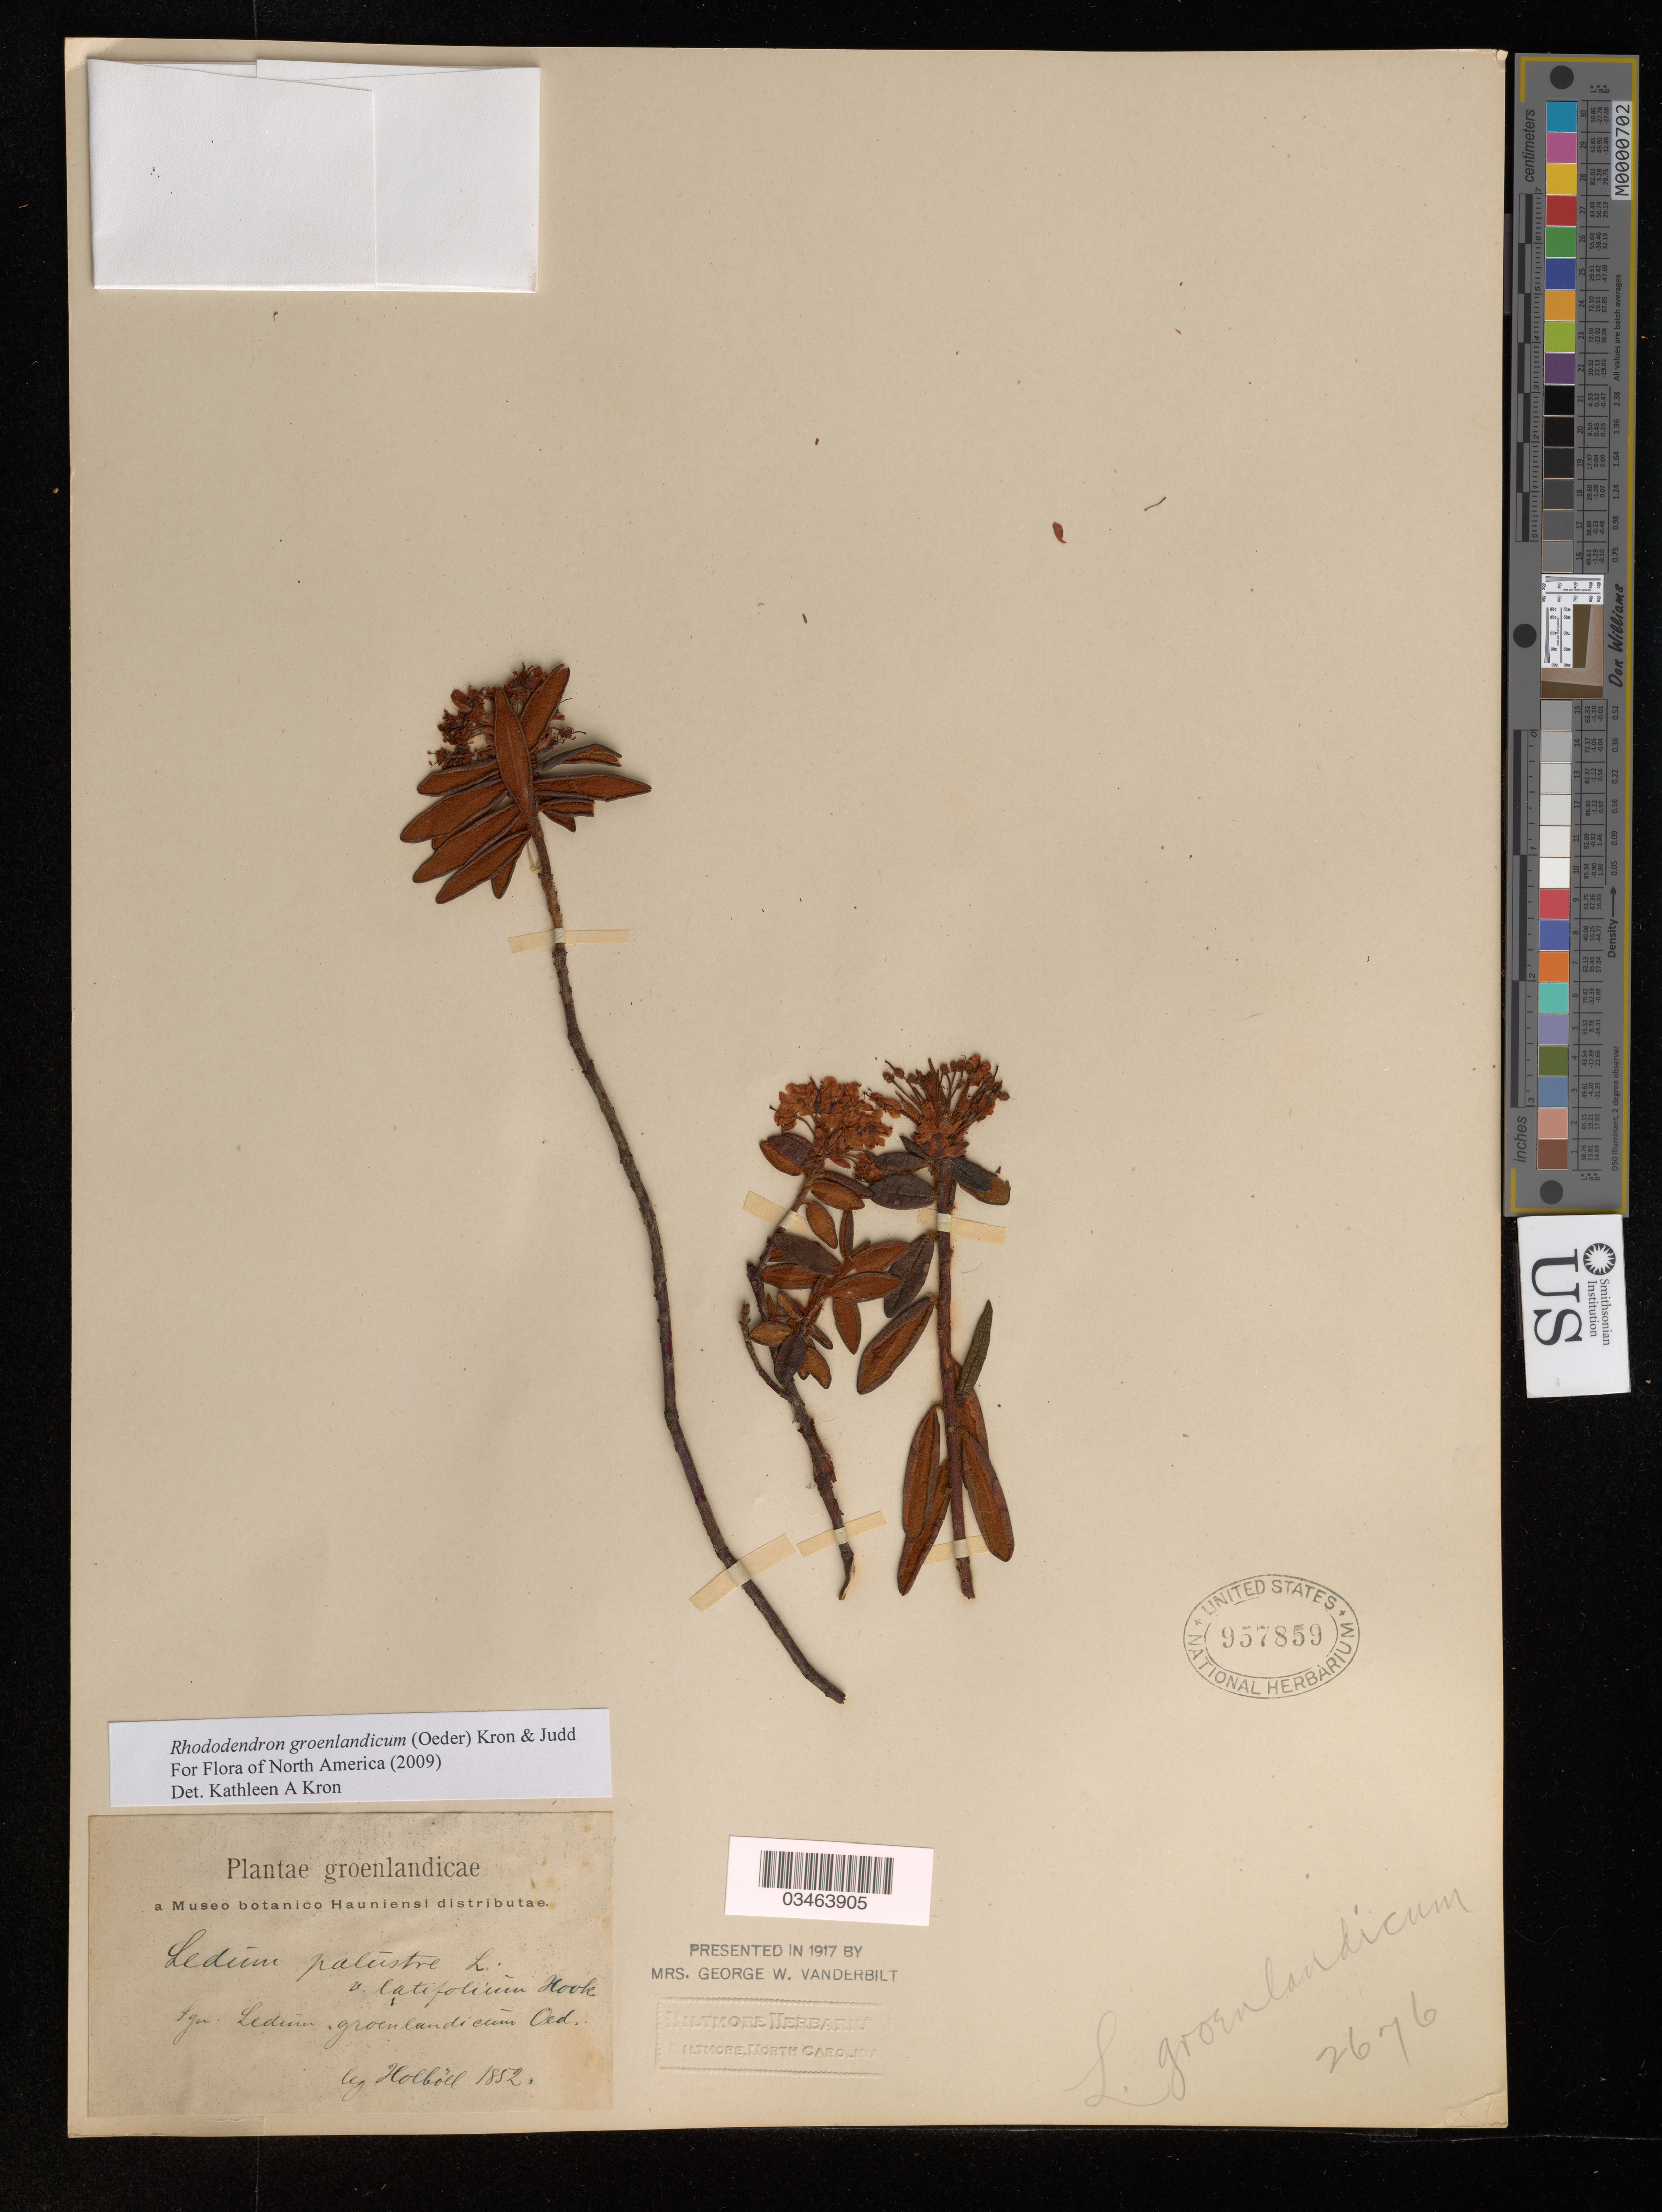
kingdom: Plantae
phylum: Tracheophyta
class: Magnoliopsida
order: Ericales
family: Ericaceae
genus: Rhododendron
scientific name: Rhododendron groenlandicum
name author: (Oeder) Kron & Judd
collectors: Holböll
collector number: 1852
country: Greenland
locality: Groenlandicae. Sgn. Ledum groenlandicumm Oed.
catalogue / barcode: US 957859